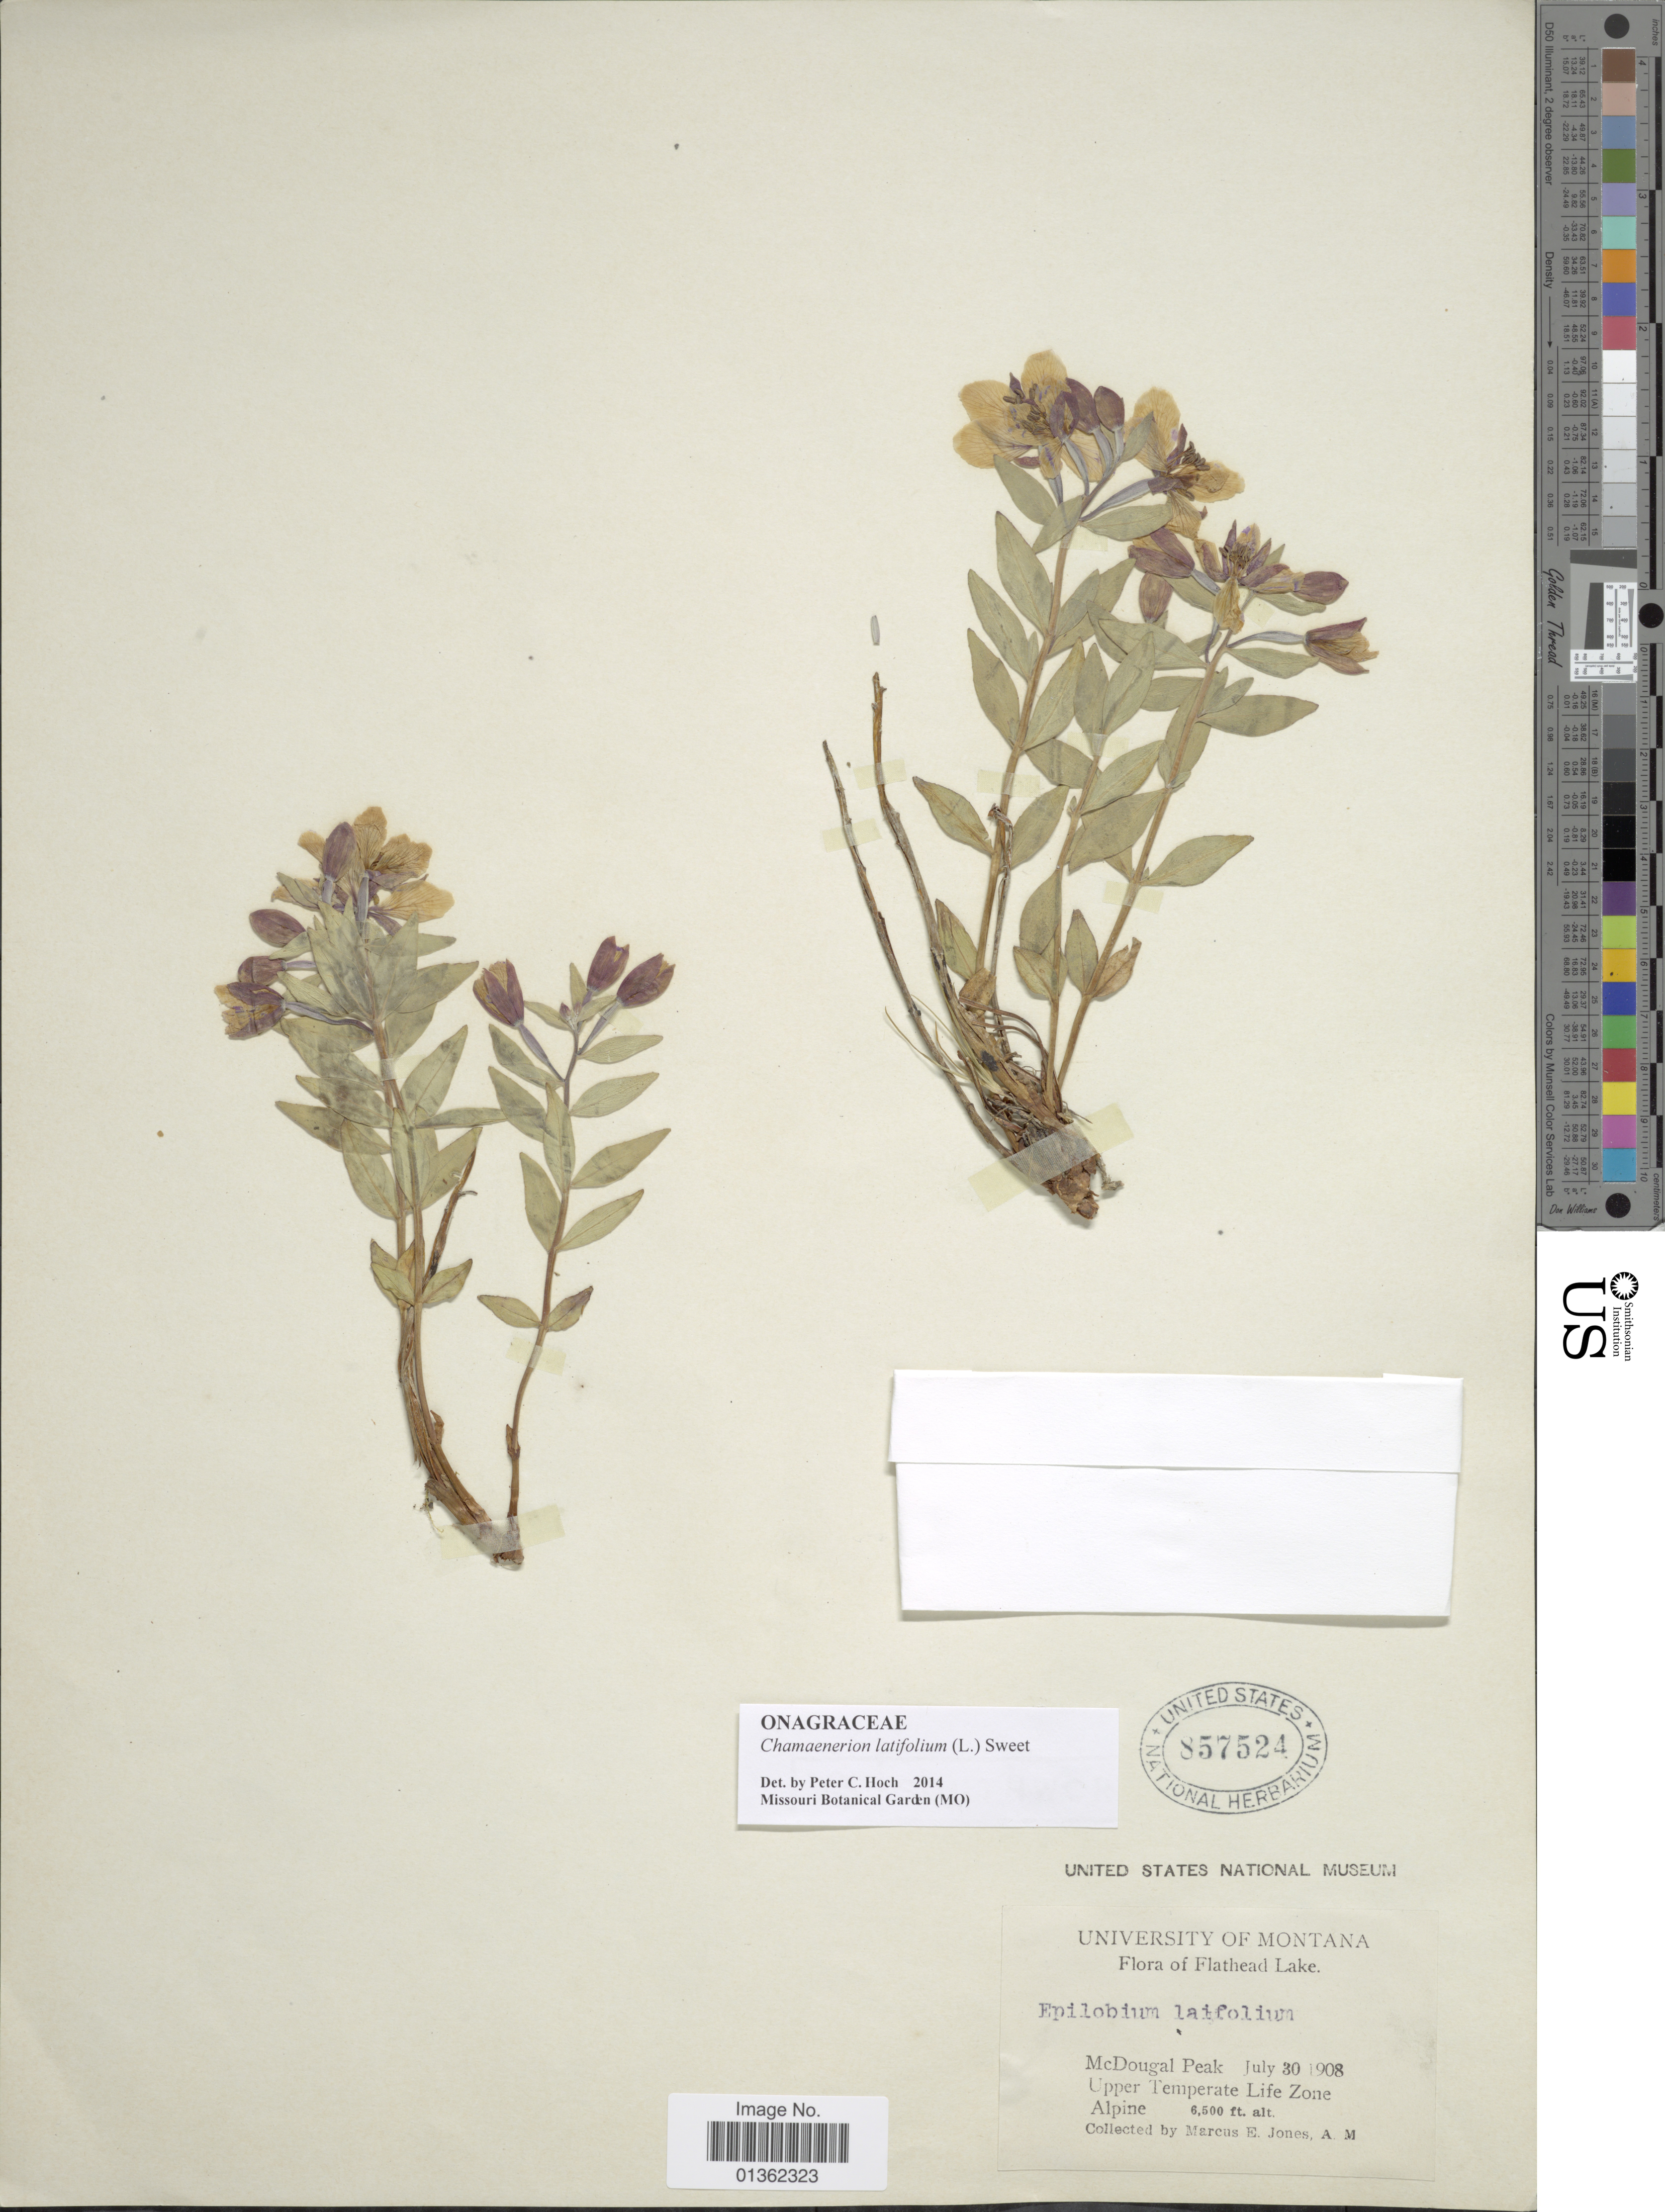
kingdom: Plantae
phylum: Tracheophyta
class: Magnoliopsida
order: Myrtales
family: Onagraceae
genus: Chamaenerion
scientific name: Chamaenerion latifolium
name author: (L.) Th. Fr. & Lange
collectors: M. E. Jones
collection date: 1908-07-30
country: United States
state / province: Montana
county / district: Lake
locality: Flathead Lake. McDougal Peak. Upper Temperate Life Zone. Alpine.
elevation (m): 1981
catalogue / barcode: US 857524